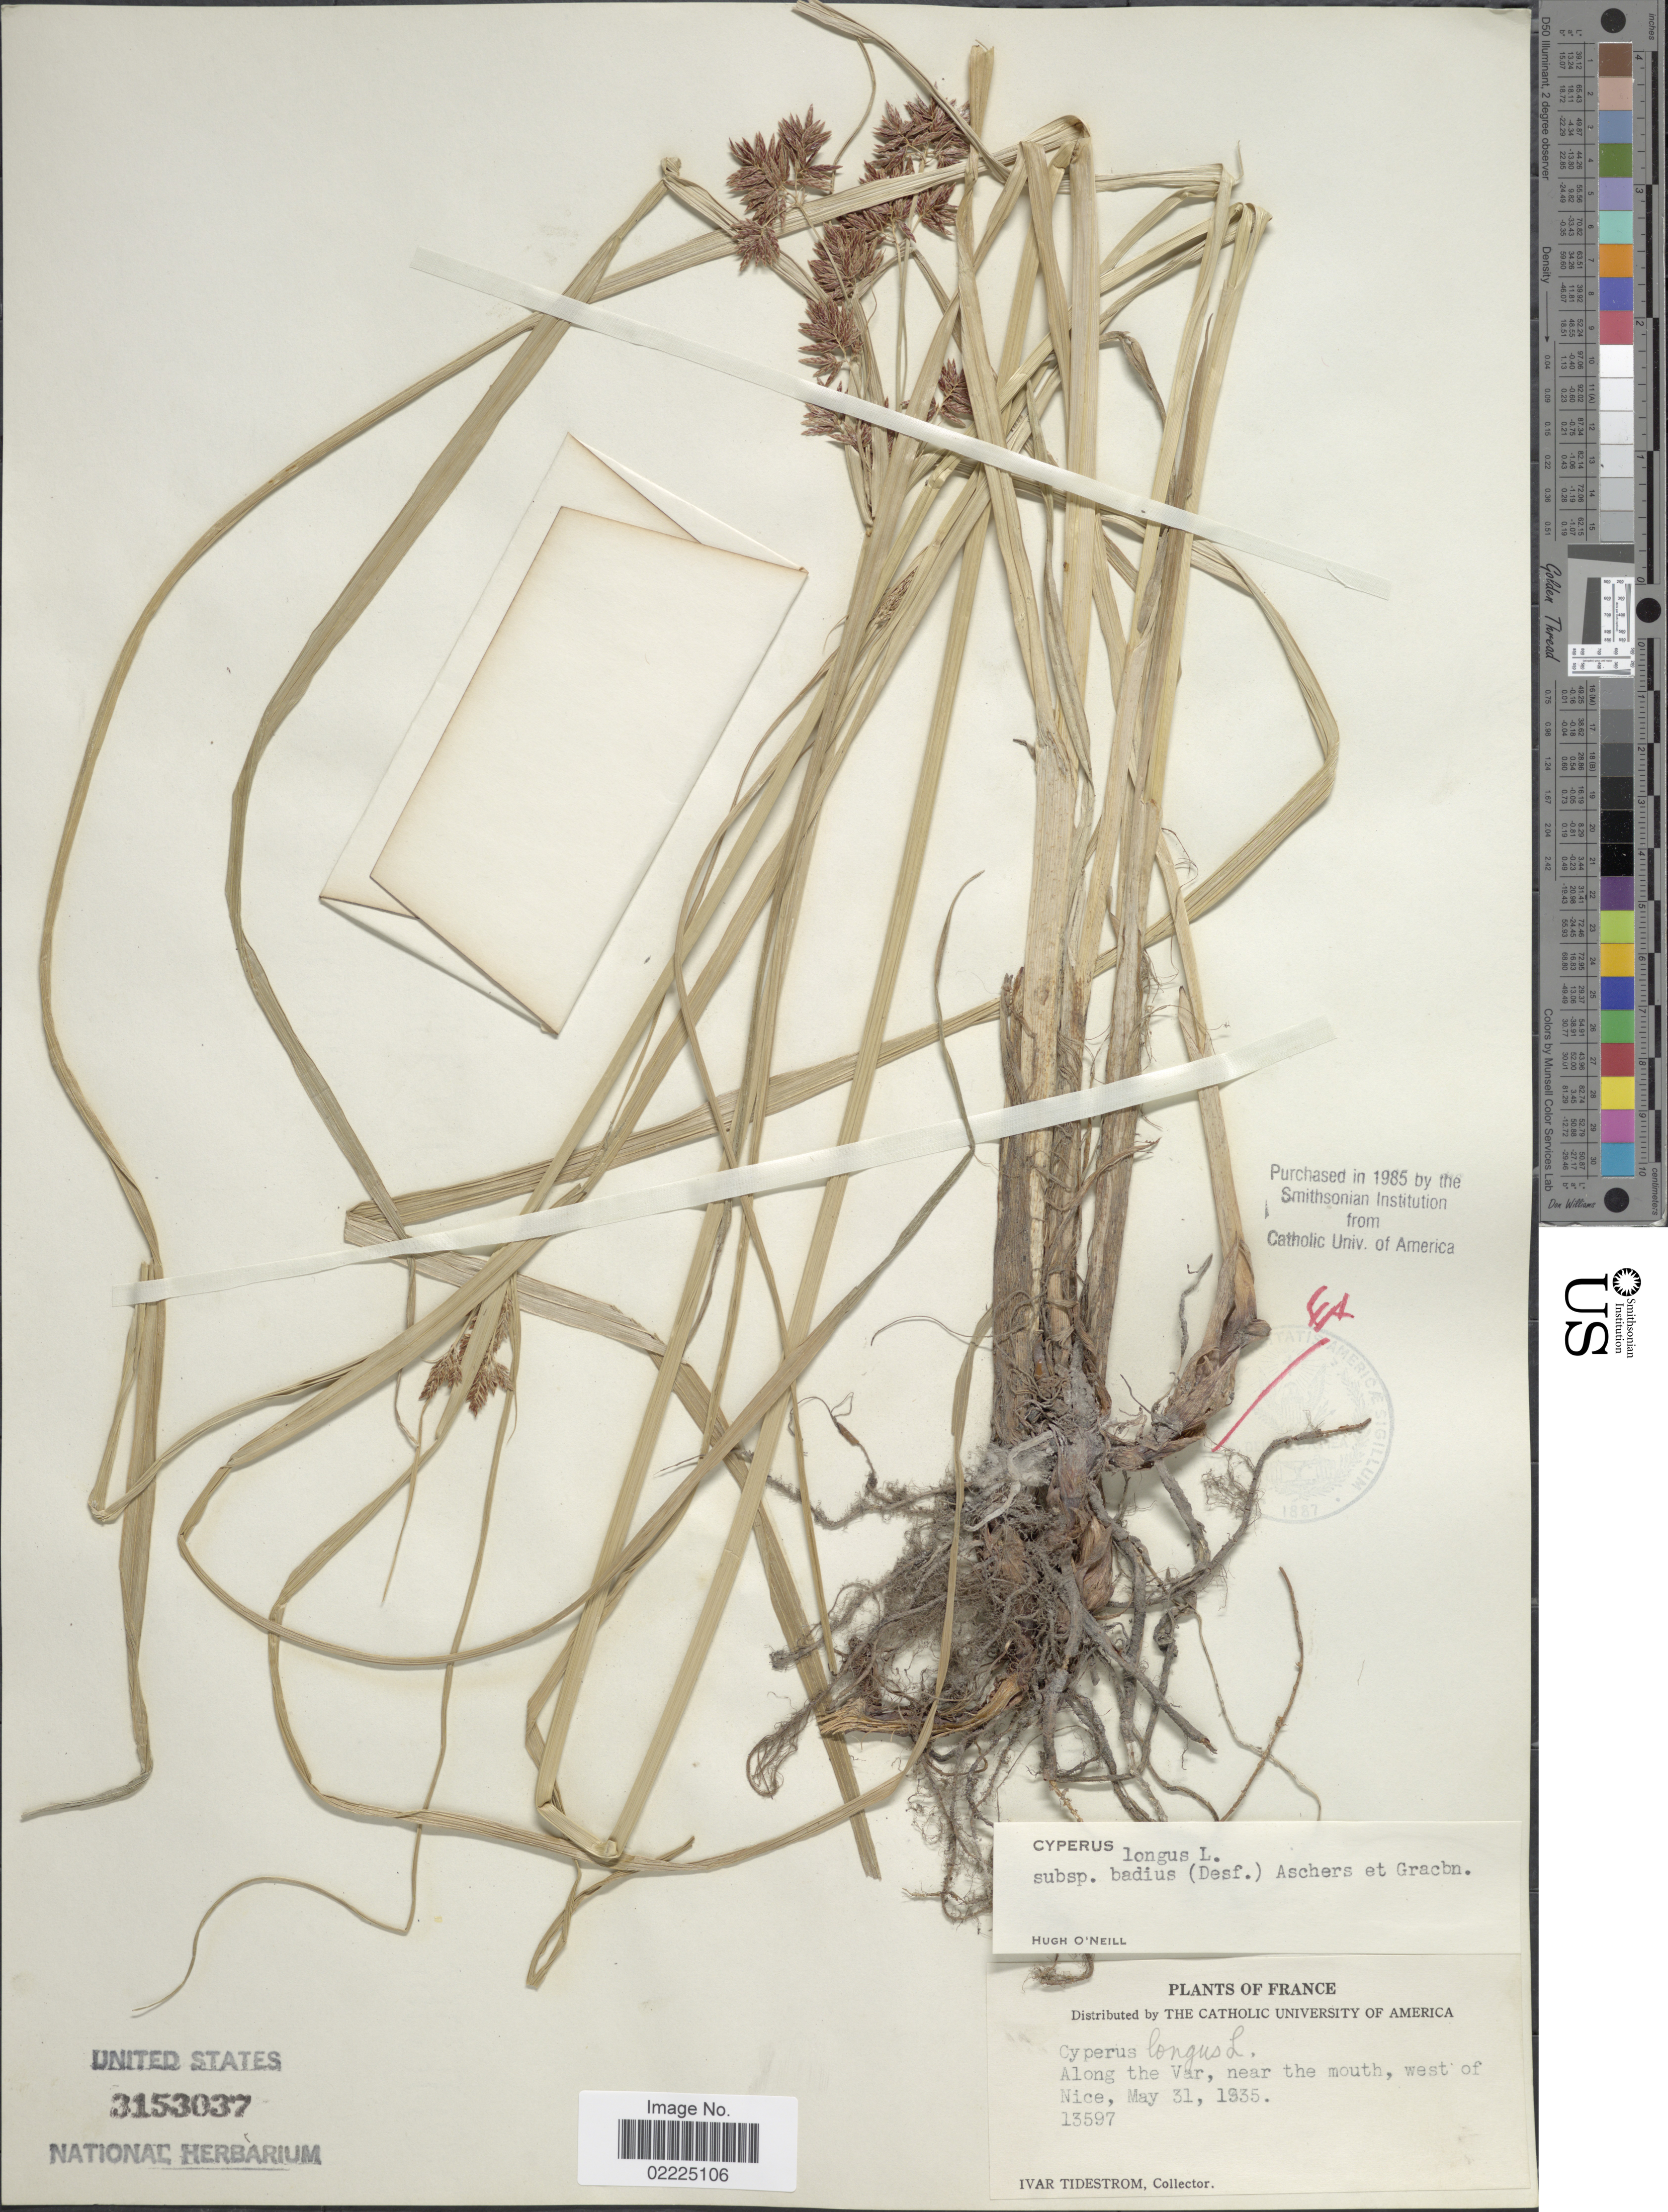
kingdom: Plantae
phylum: Tracheophyta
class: Liliopsida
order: Poales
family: Cyperaceae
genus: Cyperus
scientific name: Cyperus longus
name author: L.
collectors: I. F. Tidestrom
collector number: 13597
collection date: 1935-05-31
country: France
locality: Along the Var, near the mouth, west of Nice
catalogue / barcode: US 3153037